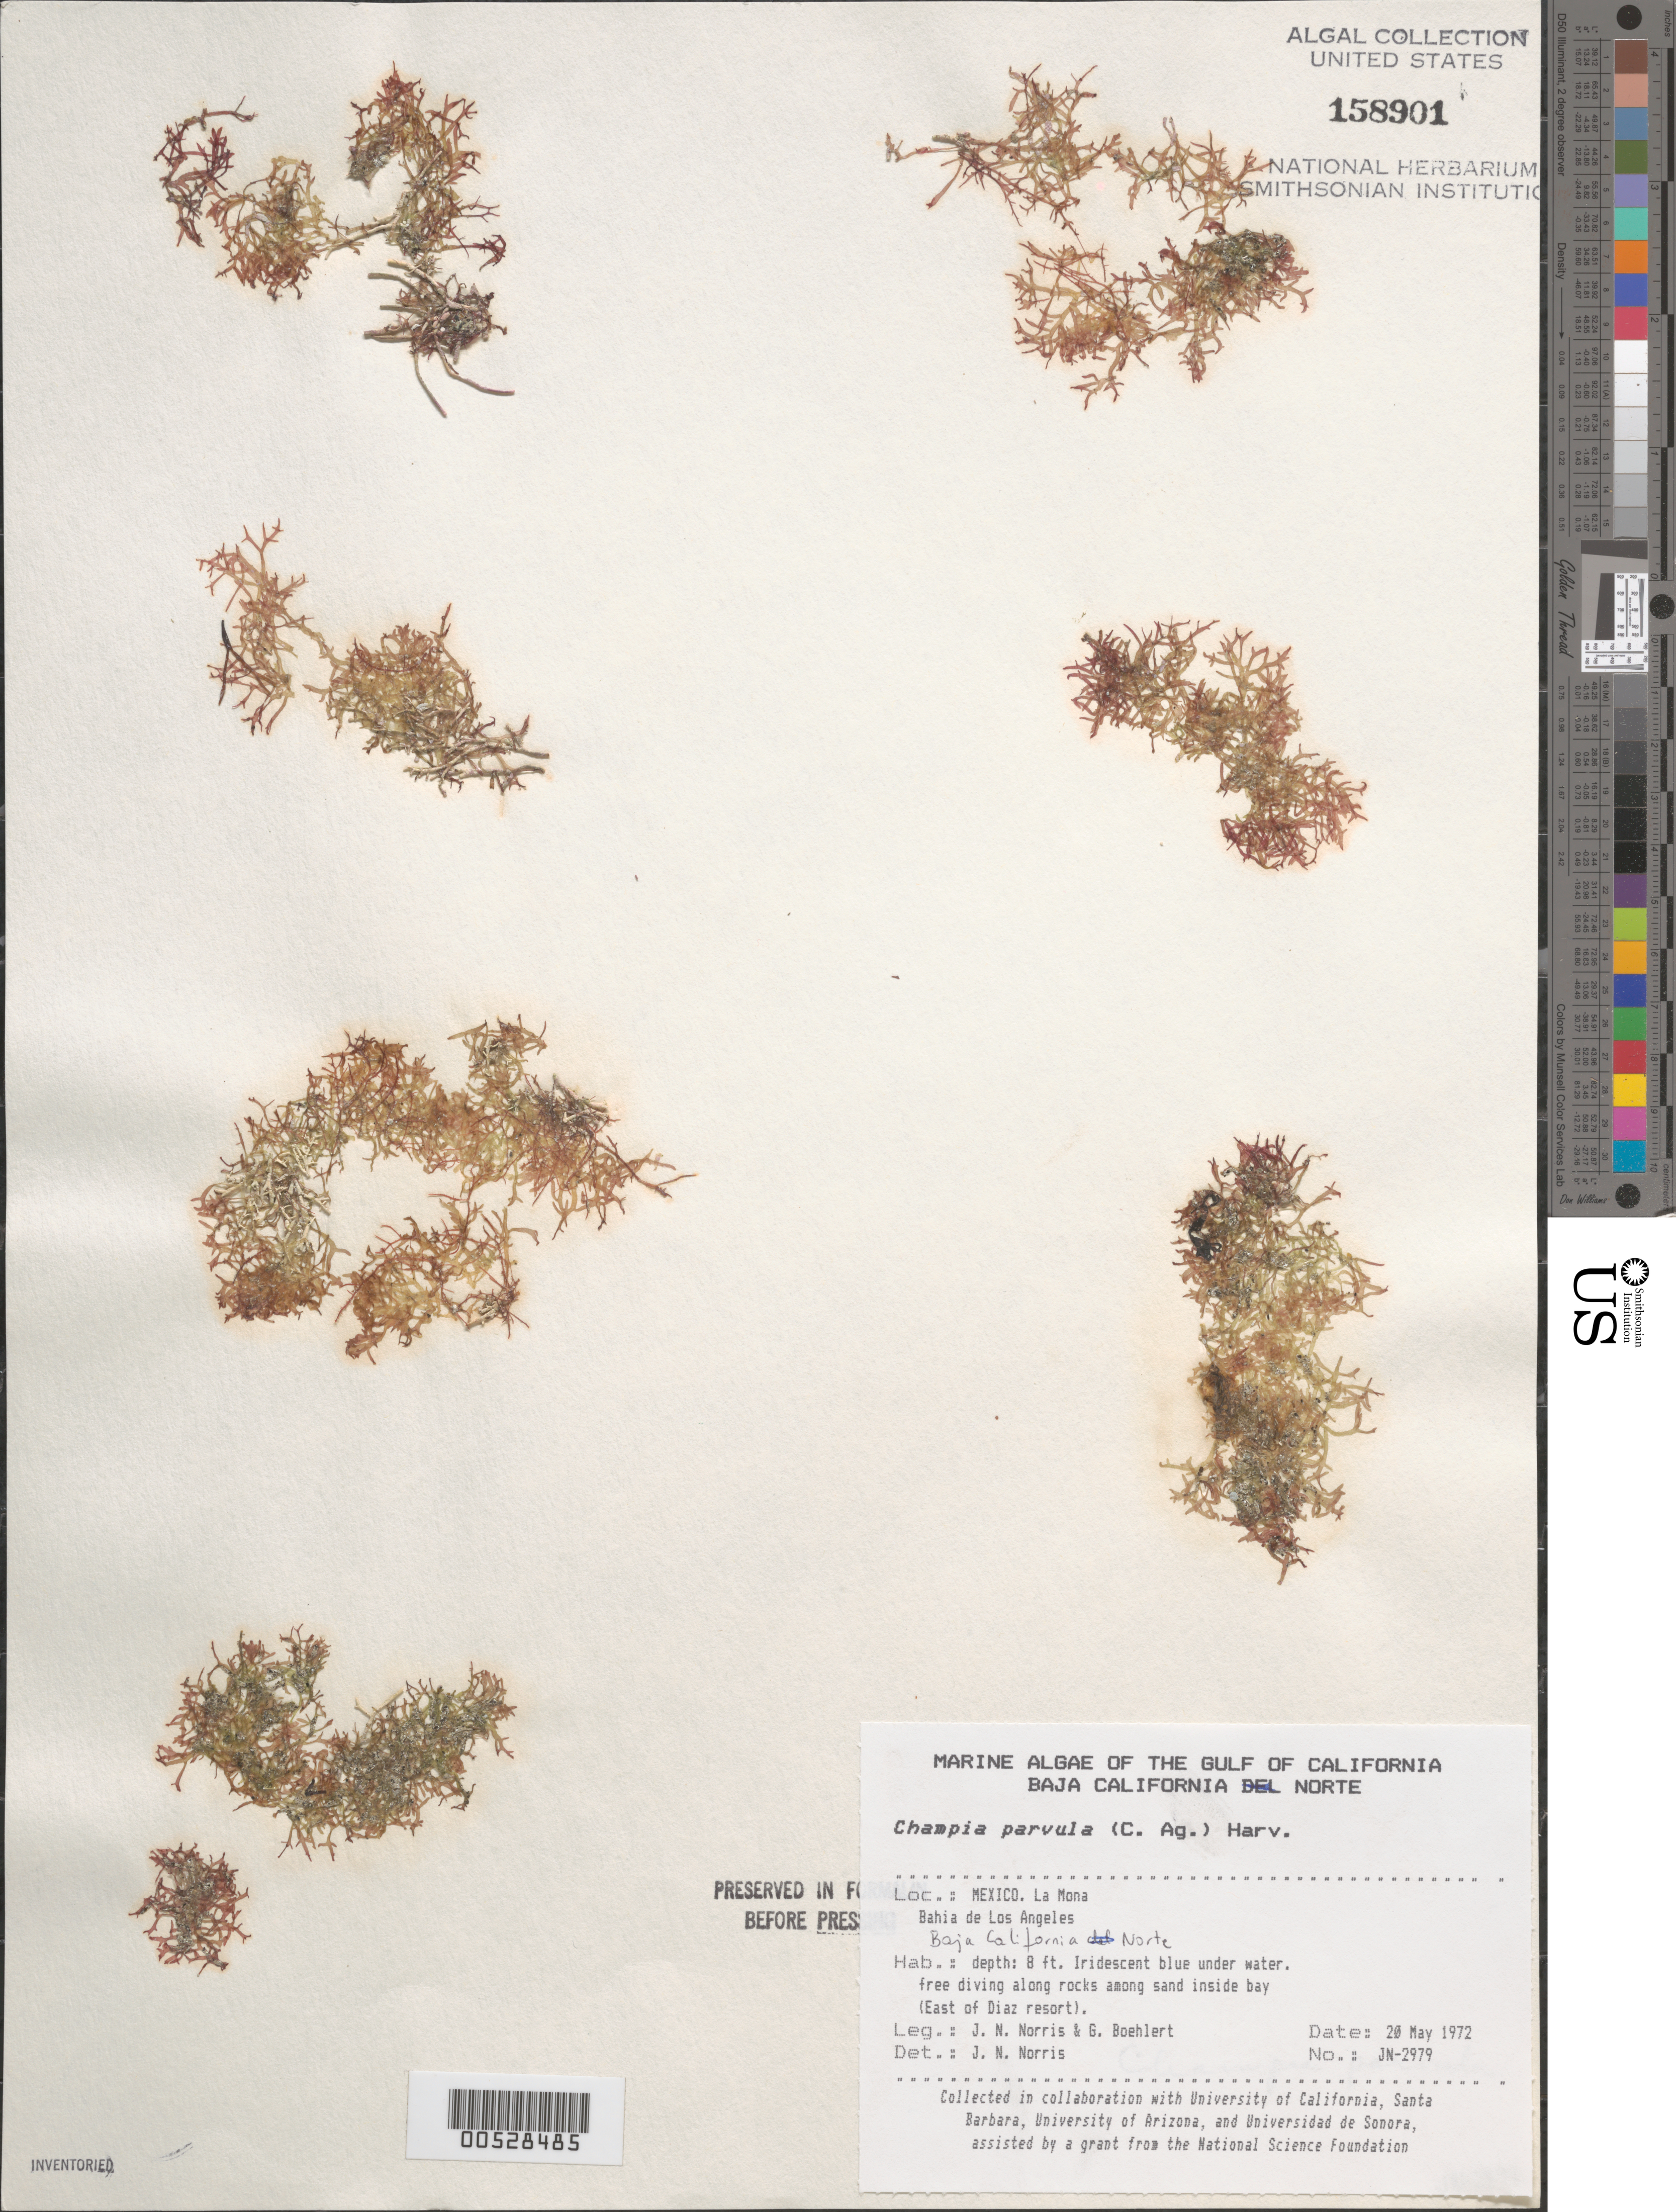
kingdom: Plantae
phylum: Rhodophyta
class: Florideophyceae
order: Rhodymeniales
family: Champiaceae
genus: Champia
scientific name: Champia parvula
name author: (C. Agardh) Harv.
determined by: Norris, James N.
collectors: J. N. Norris & G. Boehlert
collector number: JN-2979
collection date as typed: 20 May 1972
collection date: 1972-05-20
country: Mexico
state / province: Baja California Norte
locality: La Mona, Bahia de los Angeles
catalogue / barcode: US 158901